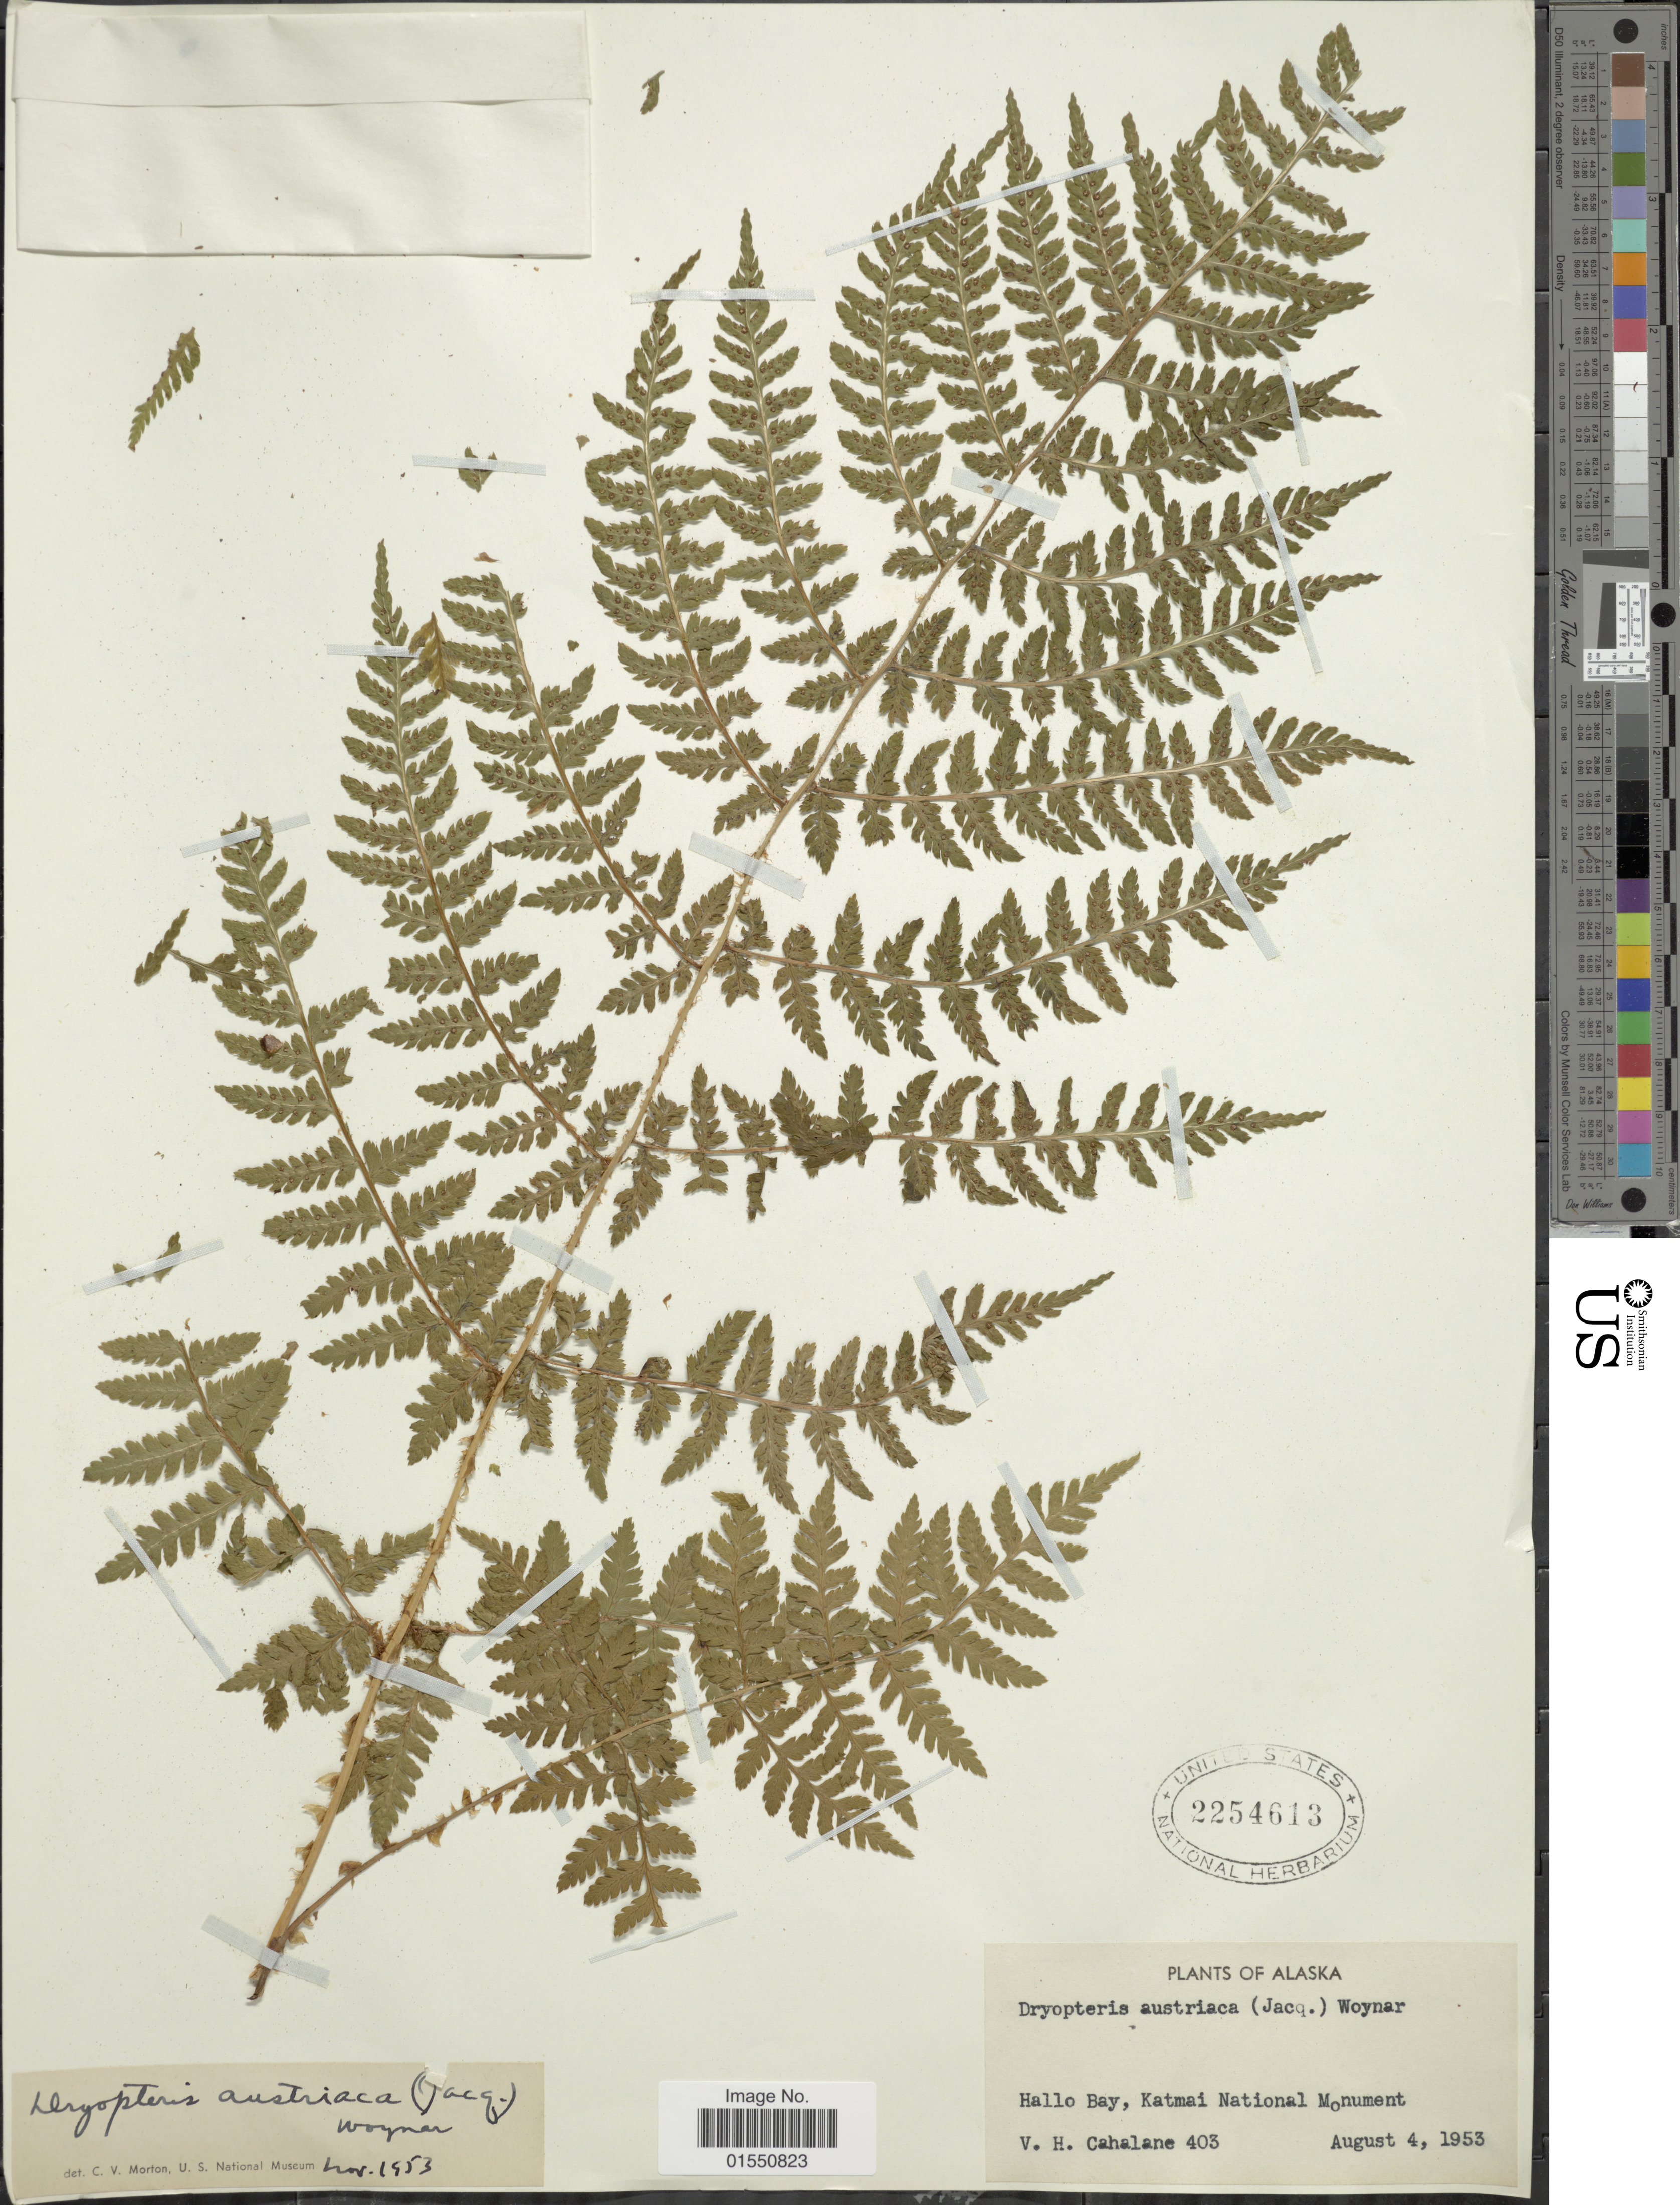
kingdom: Plantae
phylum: Tracheophyta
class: Polypodiopsida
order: Polypodiales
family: Dryopteridaceae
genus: Dryopteris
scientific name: Dryopteris expansa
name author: (C. Presl) Fraser-Jenk. & Jermy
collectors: V. Cahalane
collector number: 403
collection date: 1953-08-04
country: United States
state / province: Alaska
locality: Hallo Bay, Katmai National Monument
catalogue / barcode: US 2254613